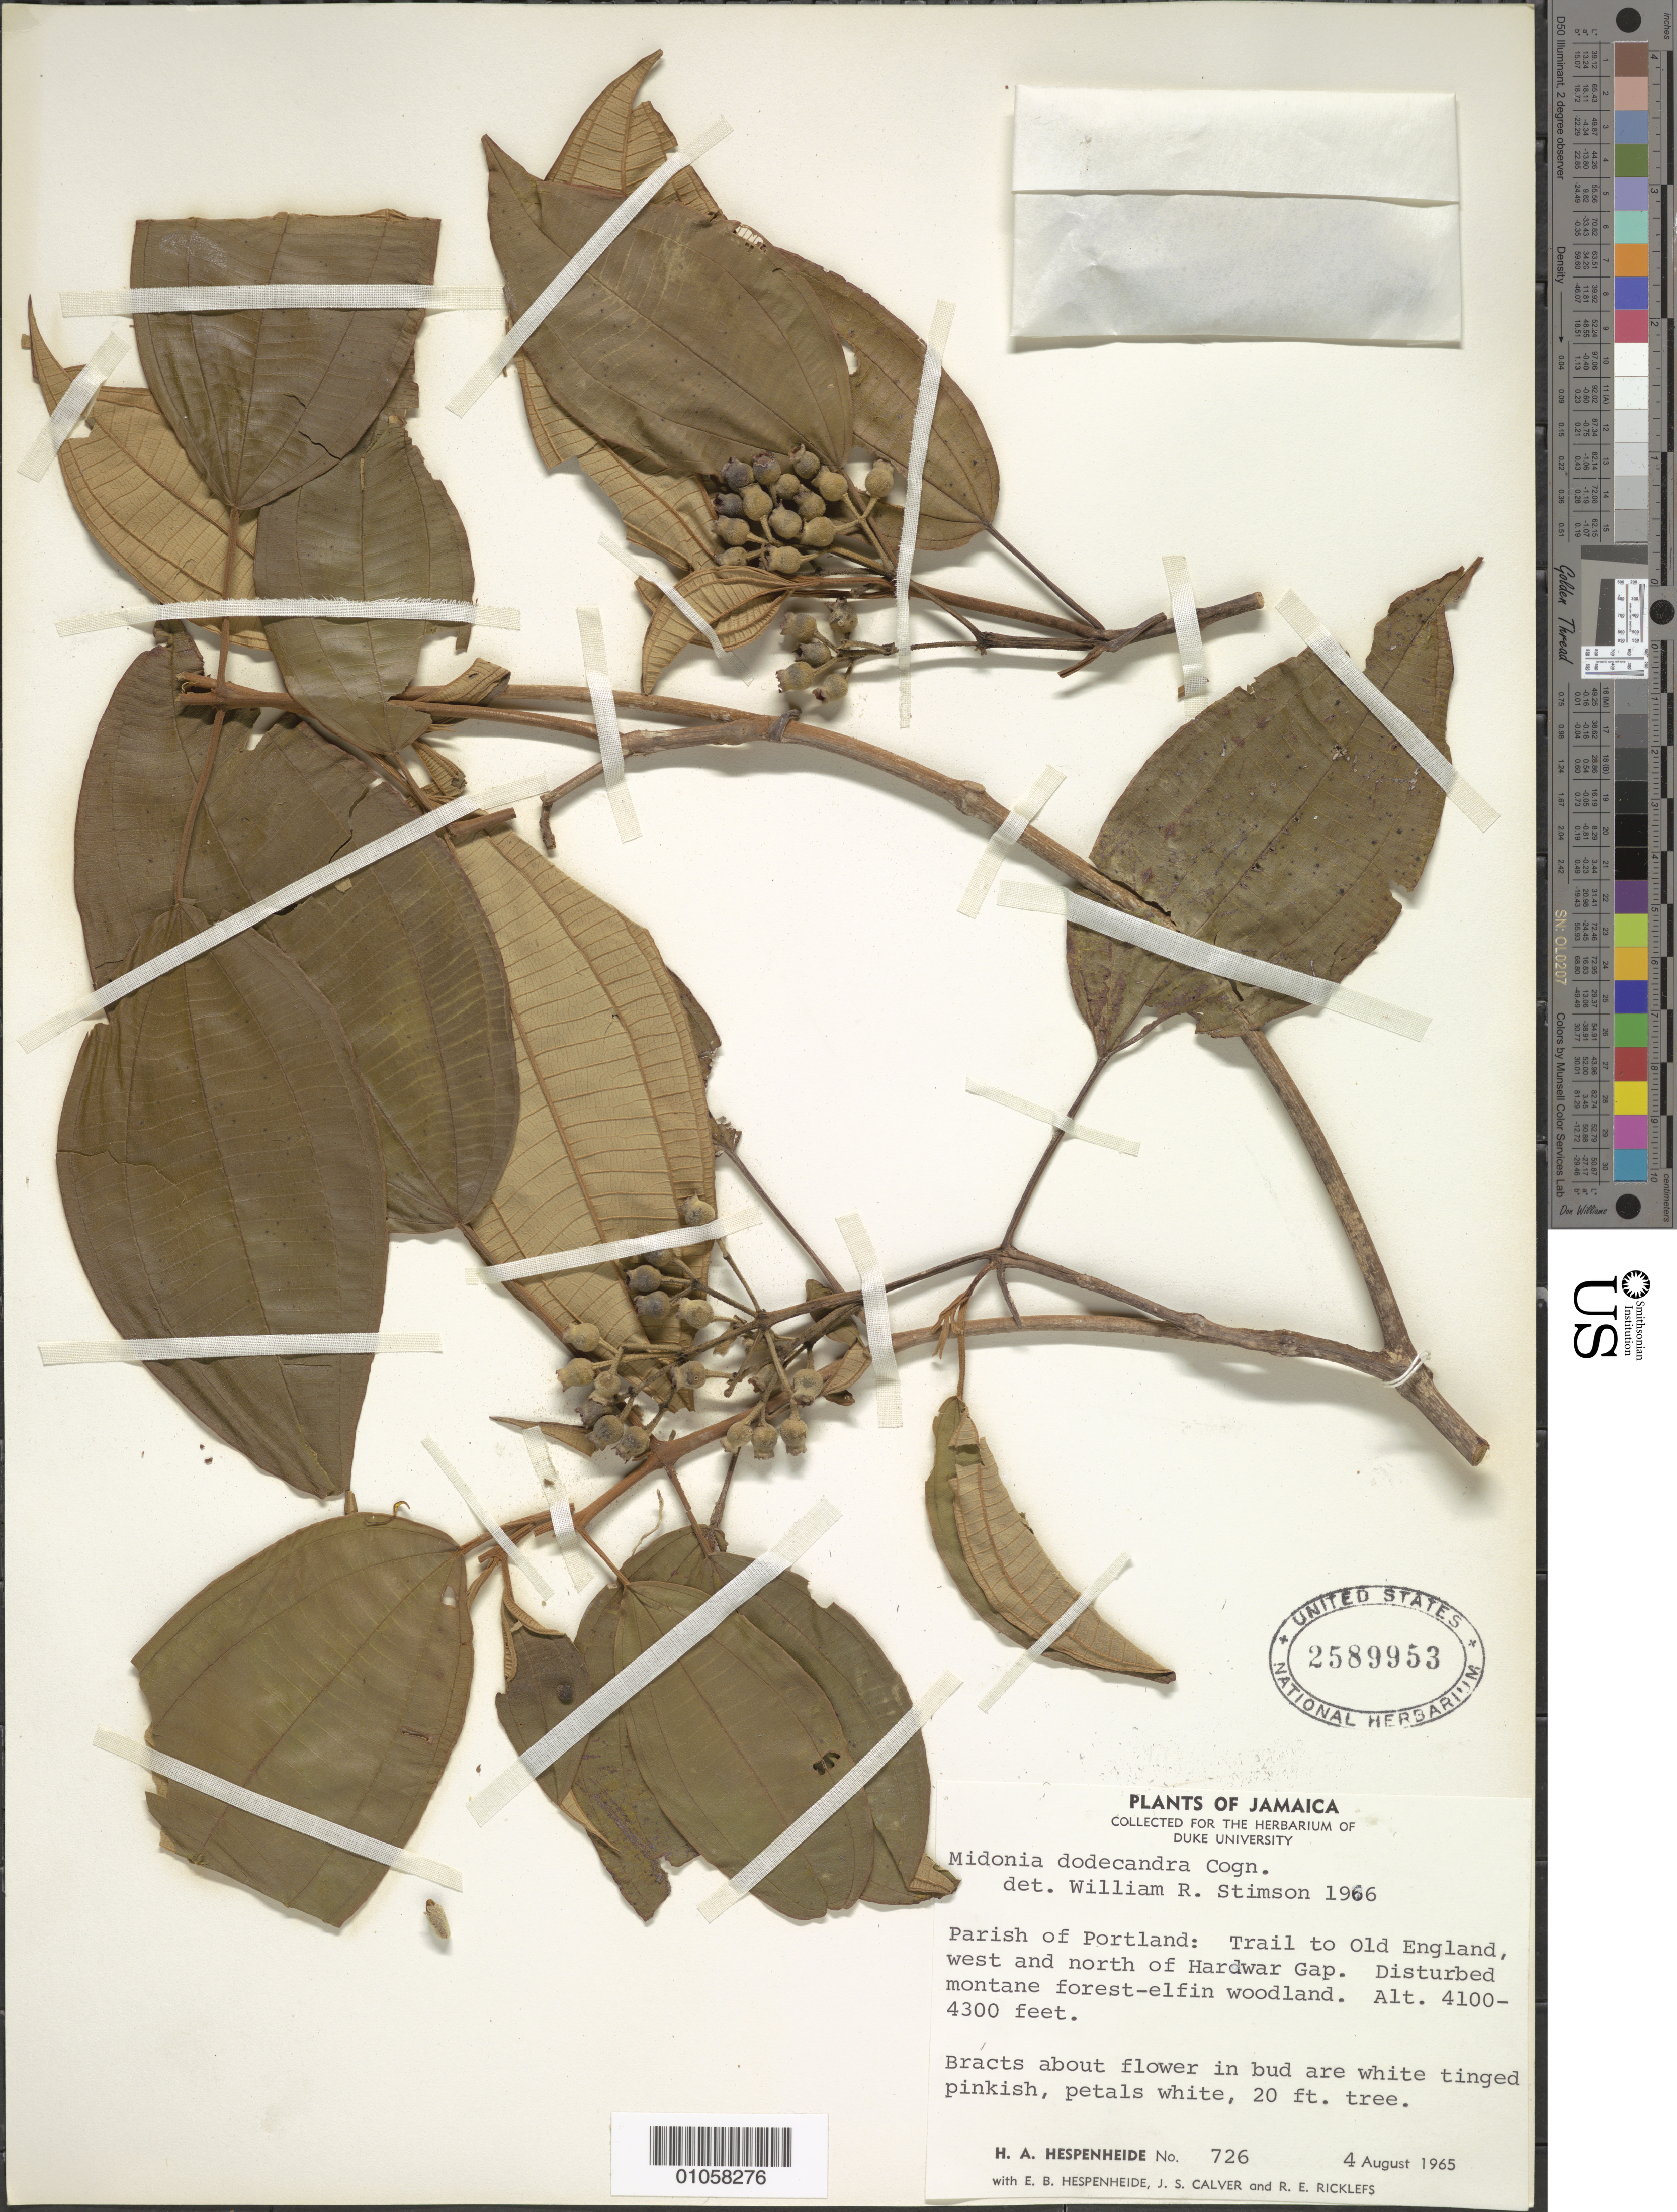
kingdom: Plantae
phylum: Tracheophyta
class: Magnoliopsida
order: Myrtales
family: Melastomataceae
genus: Miconia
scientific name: Miconia dodecandra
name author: Cogn.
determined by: Stimson, W. R.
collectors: H. A. Hespenheide, E. Hespenheide, J. Calver & R. Ricklefs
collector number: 726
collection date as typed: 04 Aug 1965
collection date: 1965-08-04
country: Jamaica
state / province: Portland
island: Jamaica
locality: Trail to Old England, west and north of Hardwar Gap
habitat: Disturbed montane forest-elfin woodland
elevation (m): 1250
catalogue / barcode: US 2589953